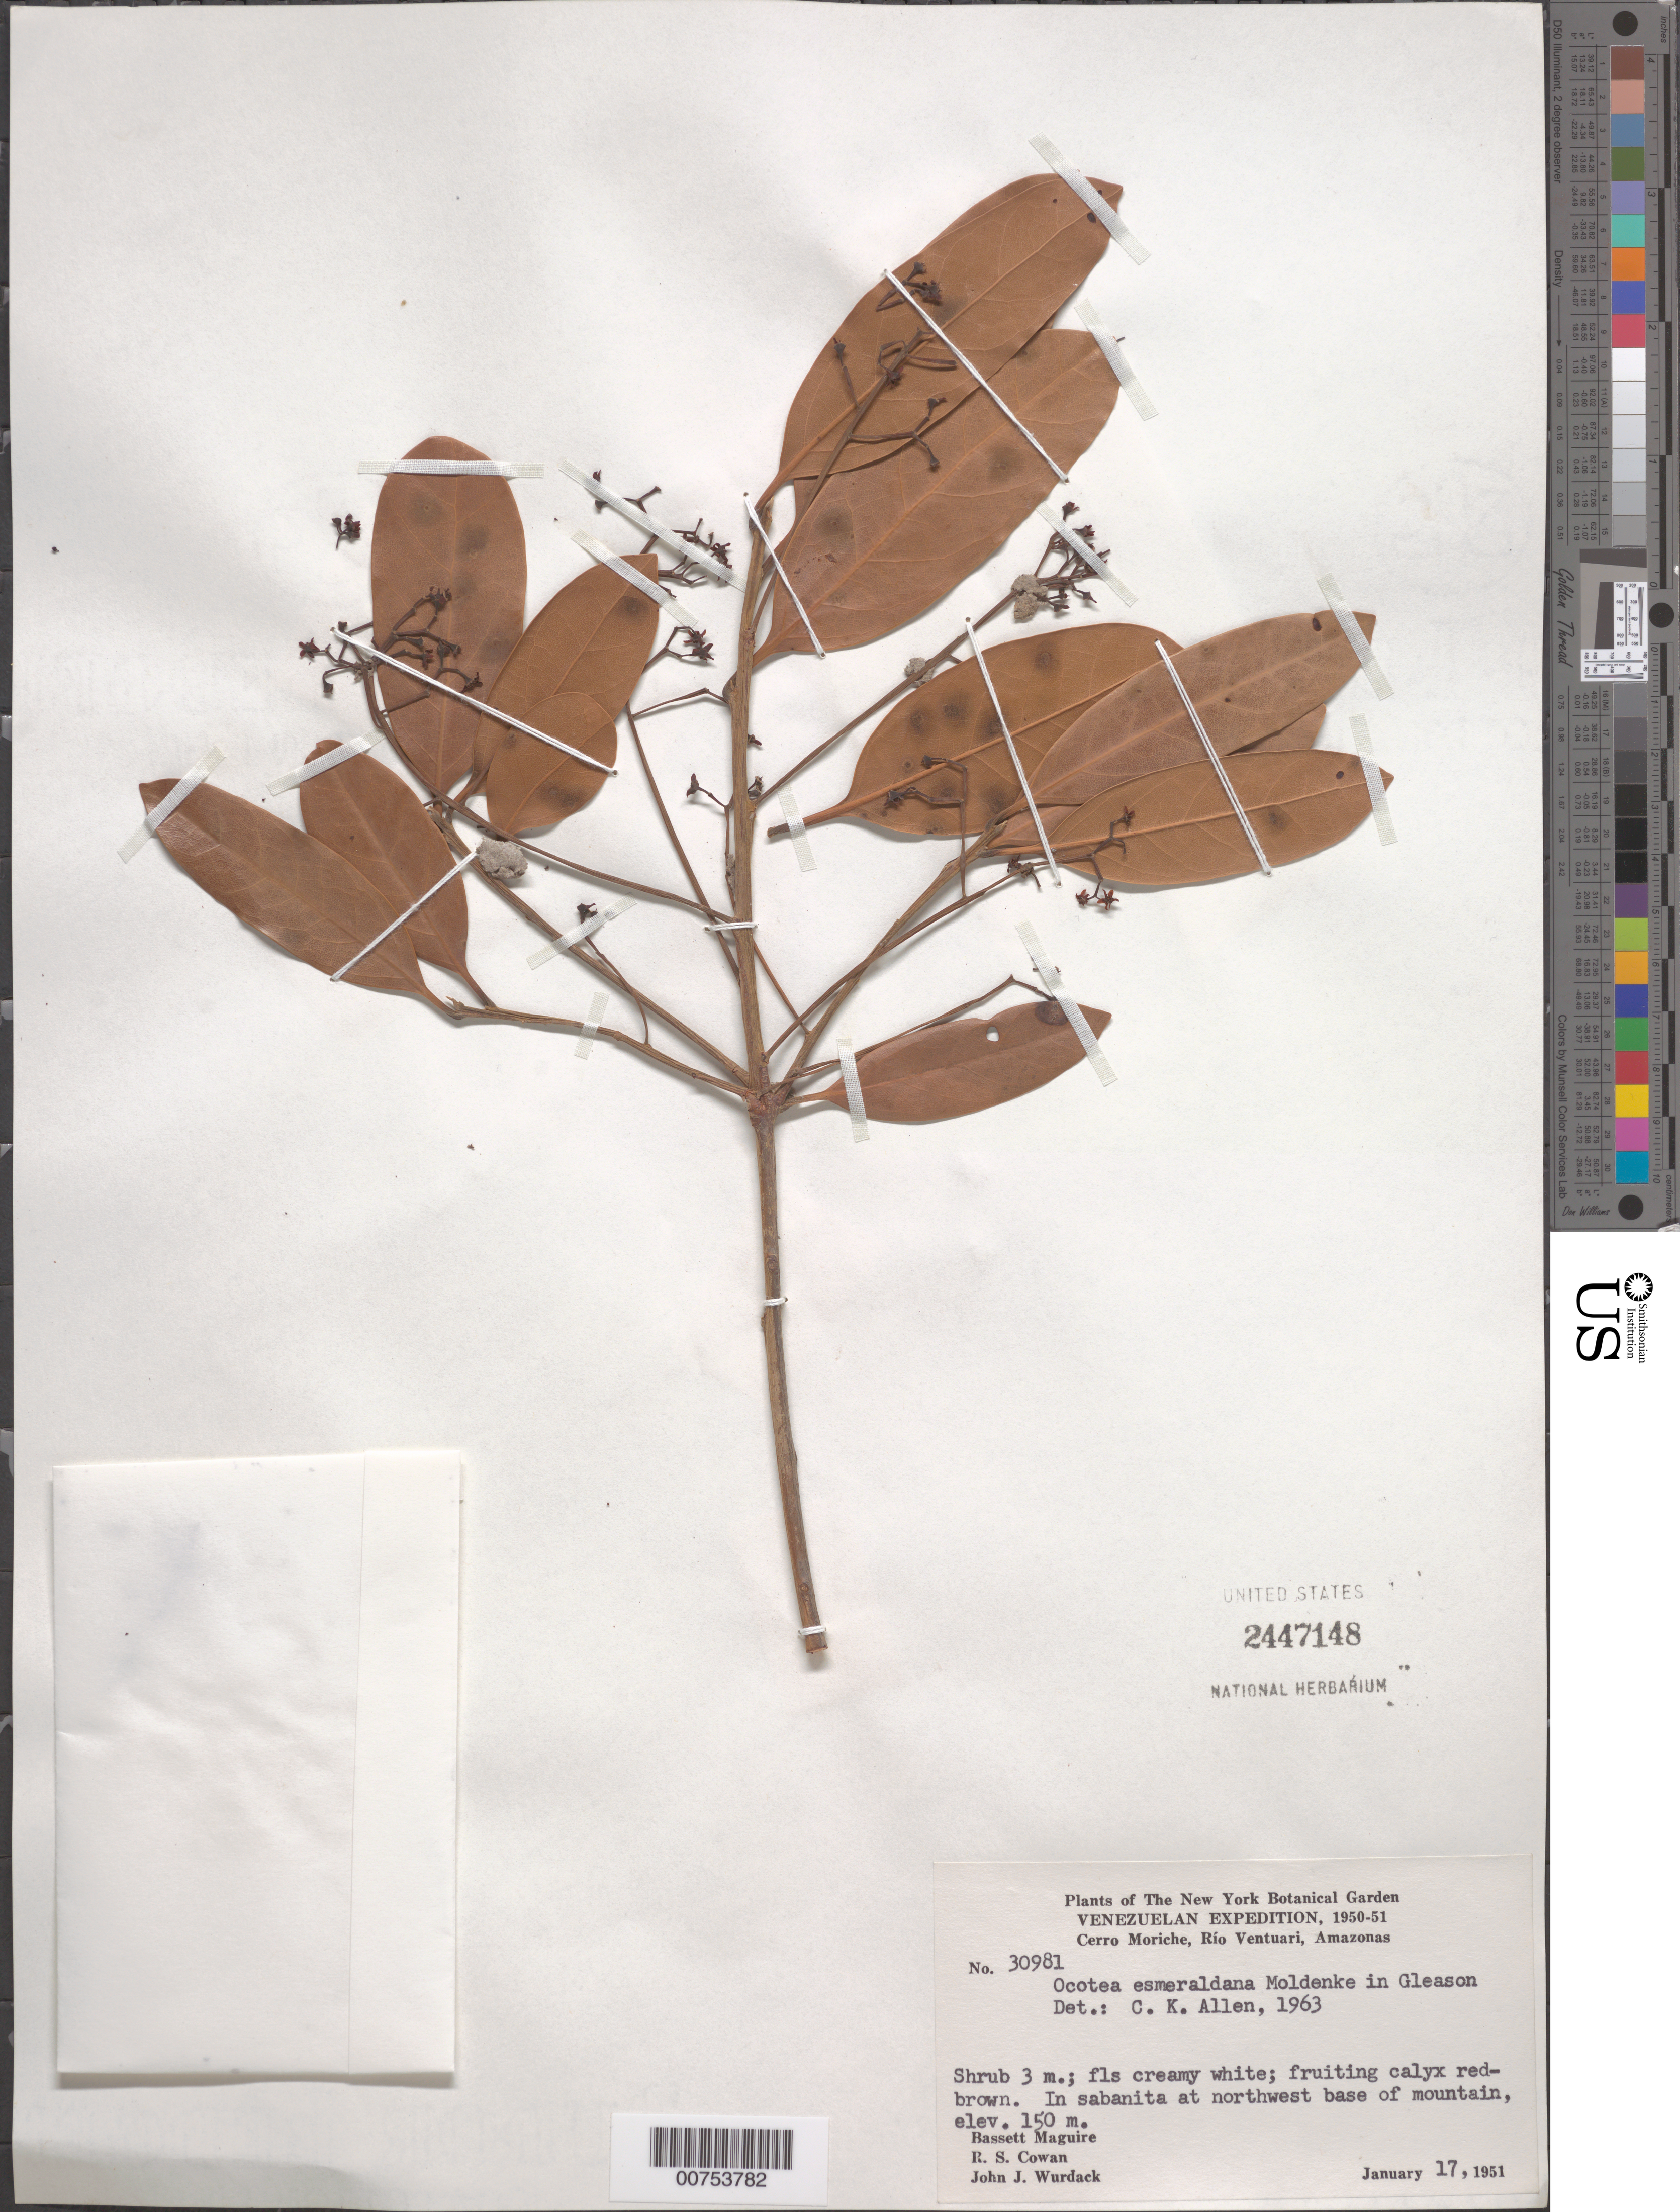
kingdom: Plantae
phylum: Tracheophyta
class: Magnoliopsida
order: Laurales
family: Lauraceae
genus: Ocotea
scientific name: Ocotea esmeraldana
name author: Moldenke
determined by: Allen, C. K.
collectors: B. Maguire, R. S. Cowan & J. J. Wurdack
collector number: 30981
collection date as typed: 17-Jan-51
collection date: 1951-01-17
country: Venezuela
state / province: Amazonas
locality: Cerro Moriche, Río Ventuari, NW base of Cerro Moriche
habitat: Sabanita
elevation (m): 150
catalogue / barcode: US 2447148